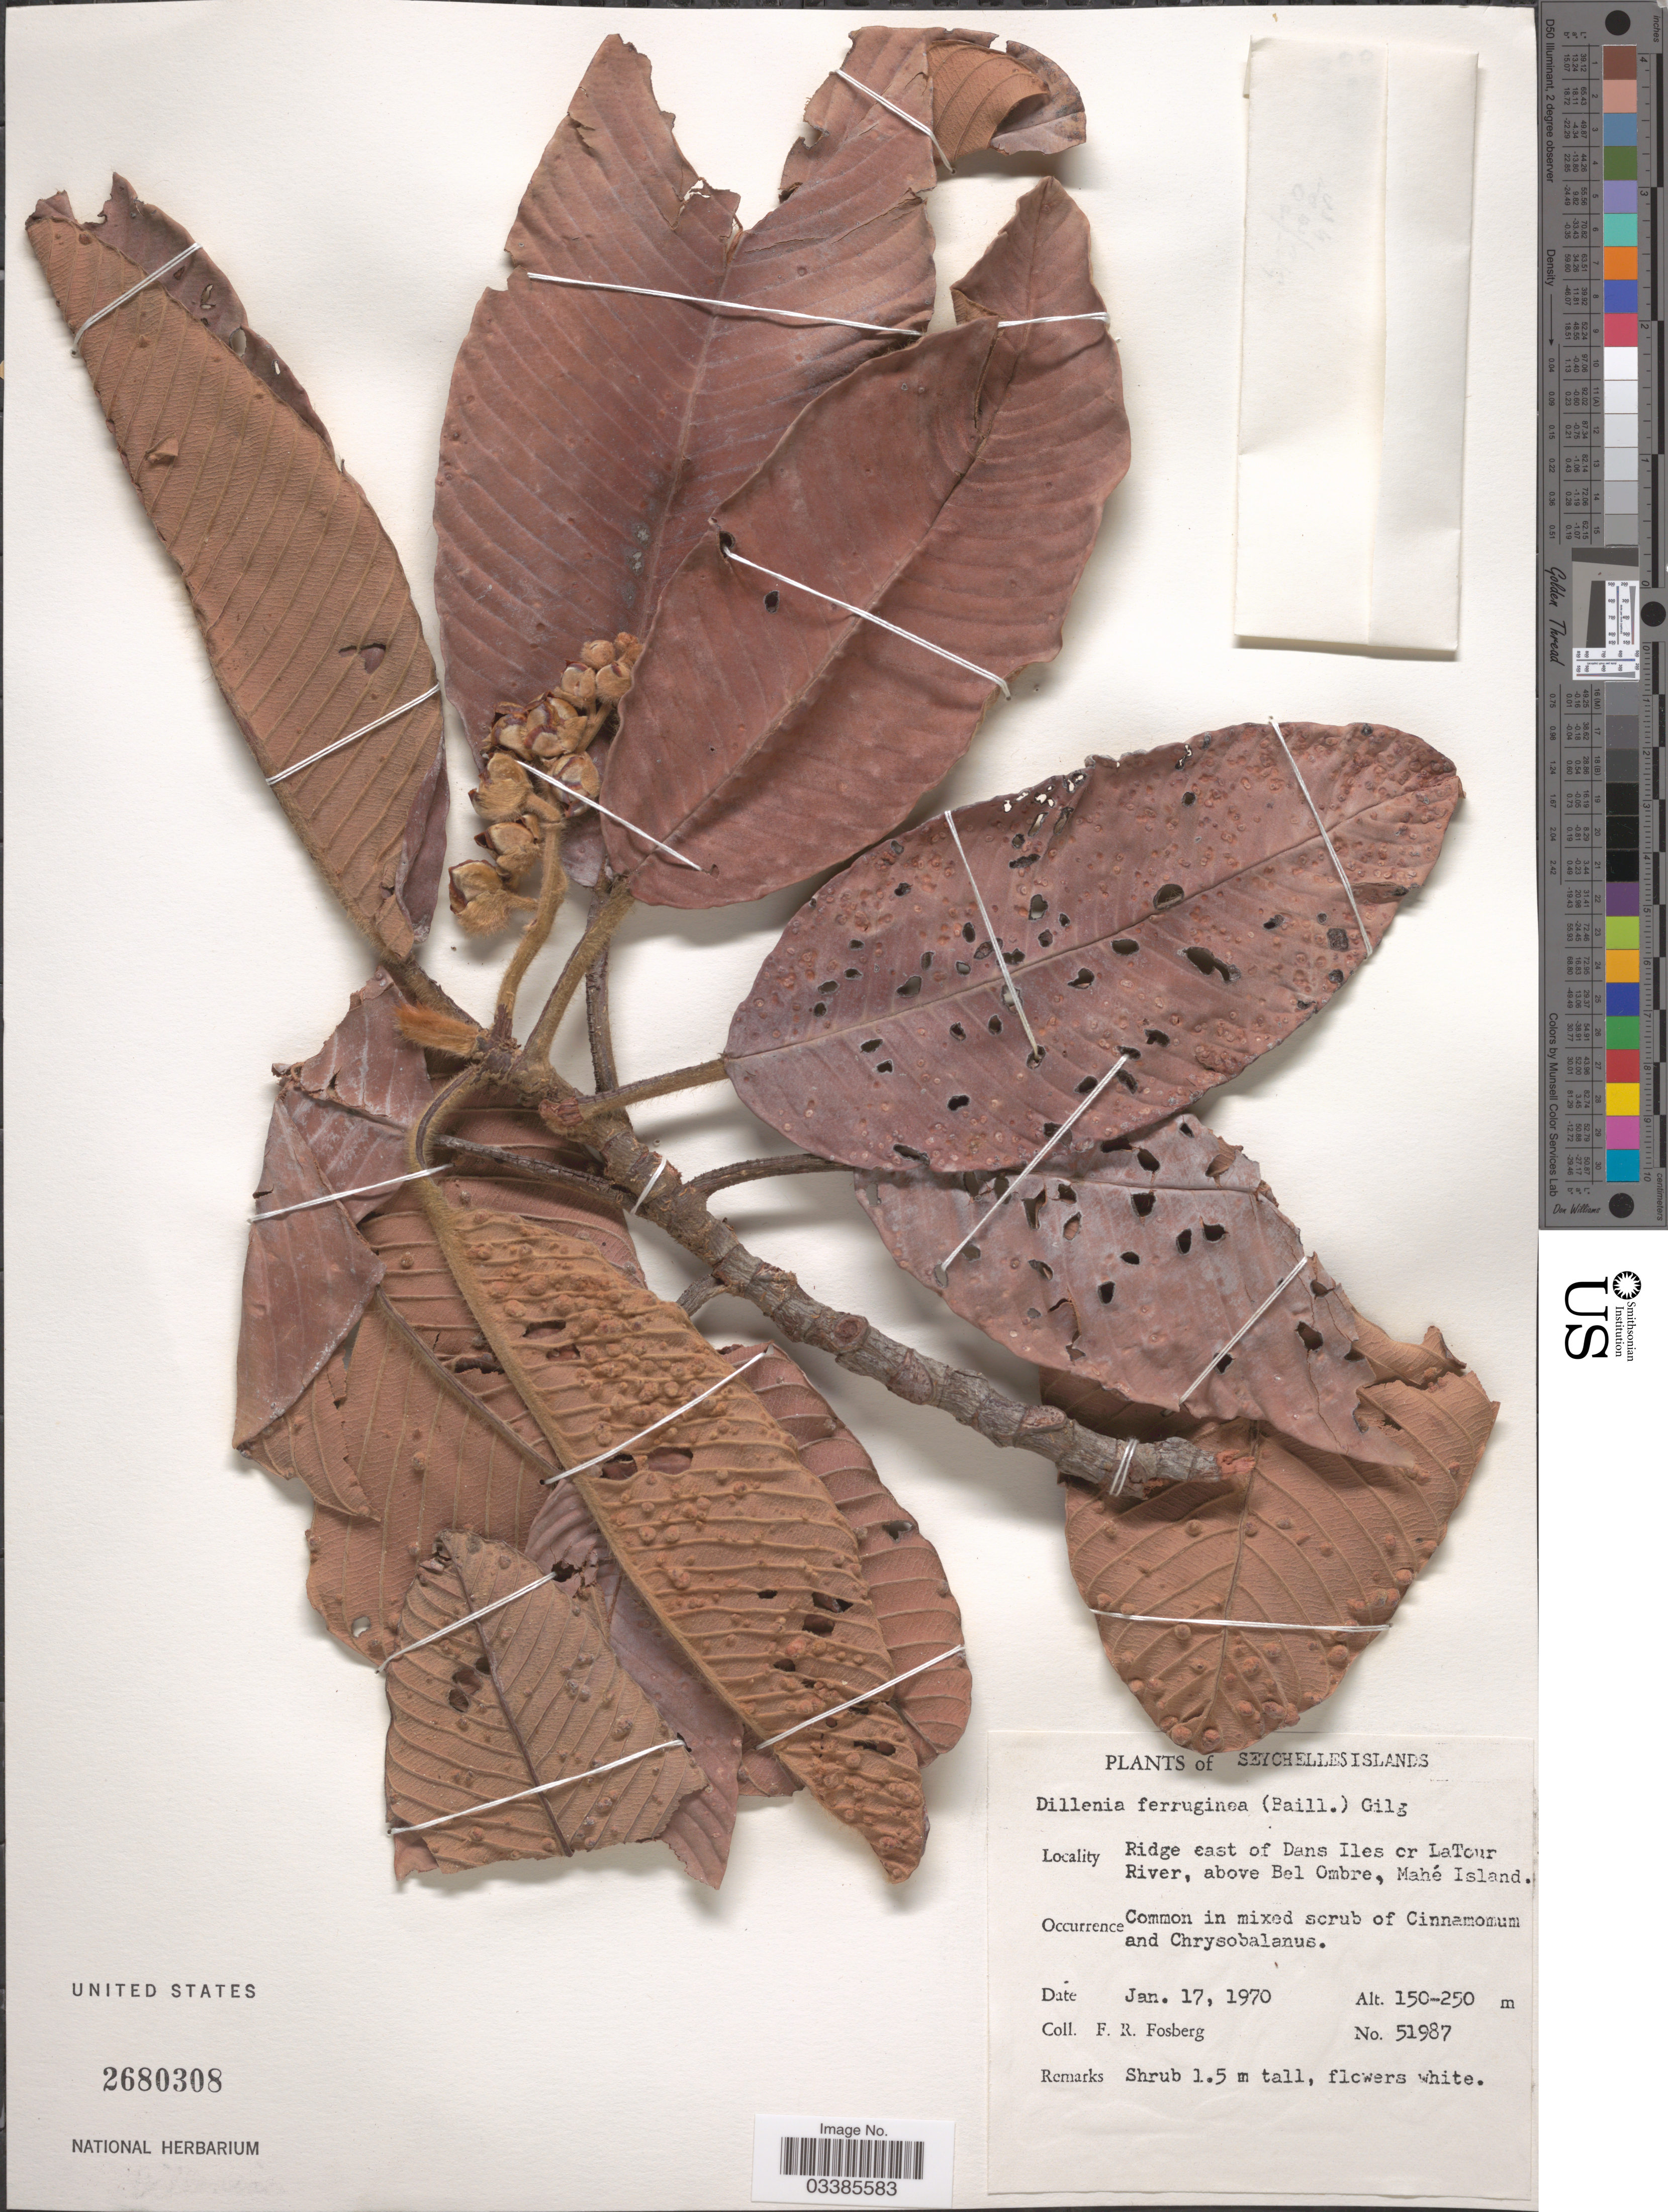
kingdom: Plantae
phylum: Tracheophyta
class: Magnoliopsida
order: Dilleniales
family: Dilleniaceae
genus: Dillenia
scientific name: Dillenia ferruginea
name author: (Baill.) Gilg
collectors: F. R. Fosberg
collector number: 51987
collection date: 1970-01-17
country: Seychelles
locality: Seychelles Islands. Ridge east of Dans Iles cr LaTour River, above Bel Ombre, Mahé Island.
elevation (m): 150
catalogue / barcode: US 2680308